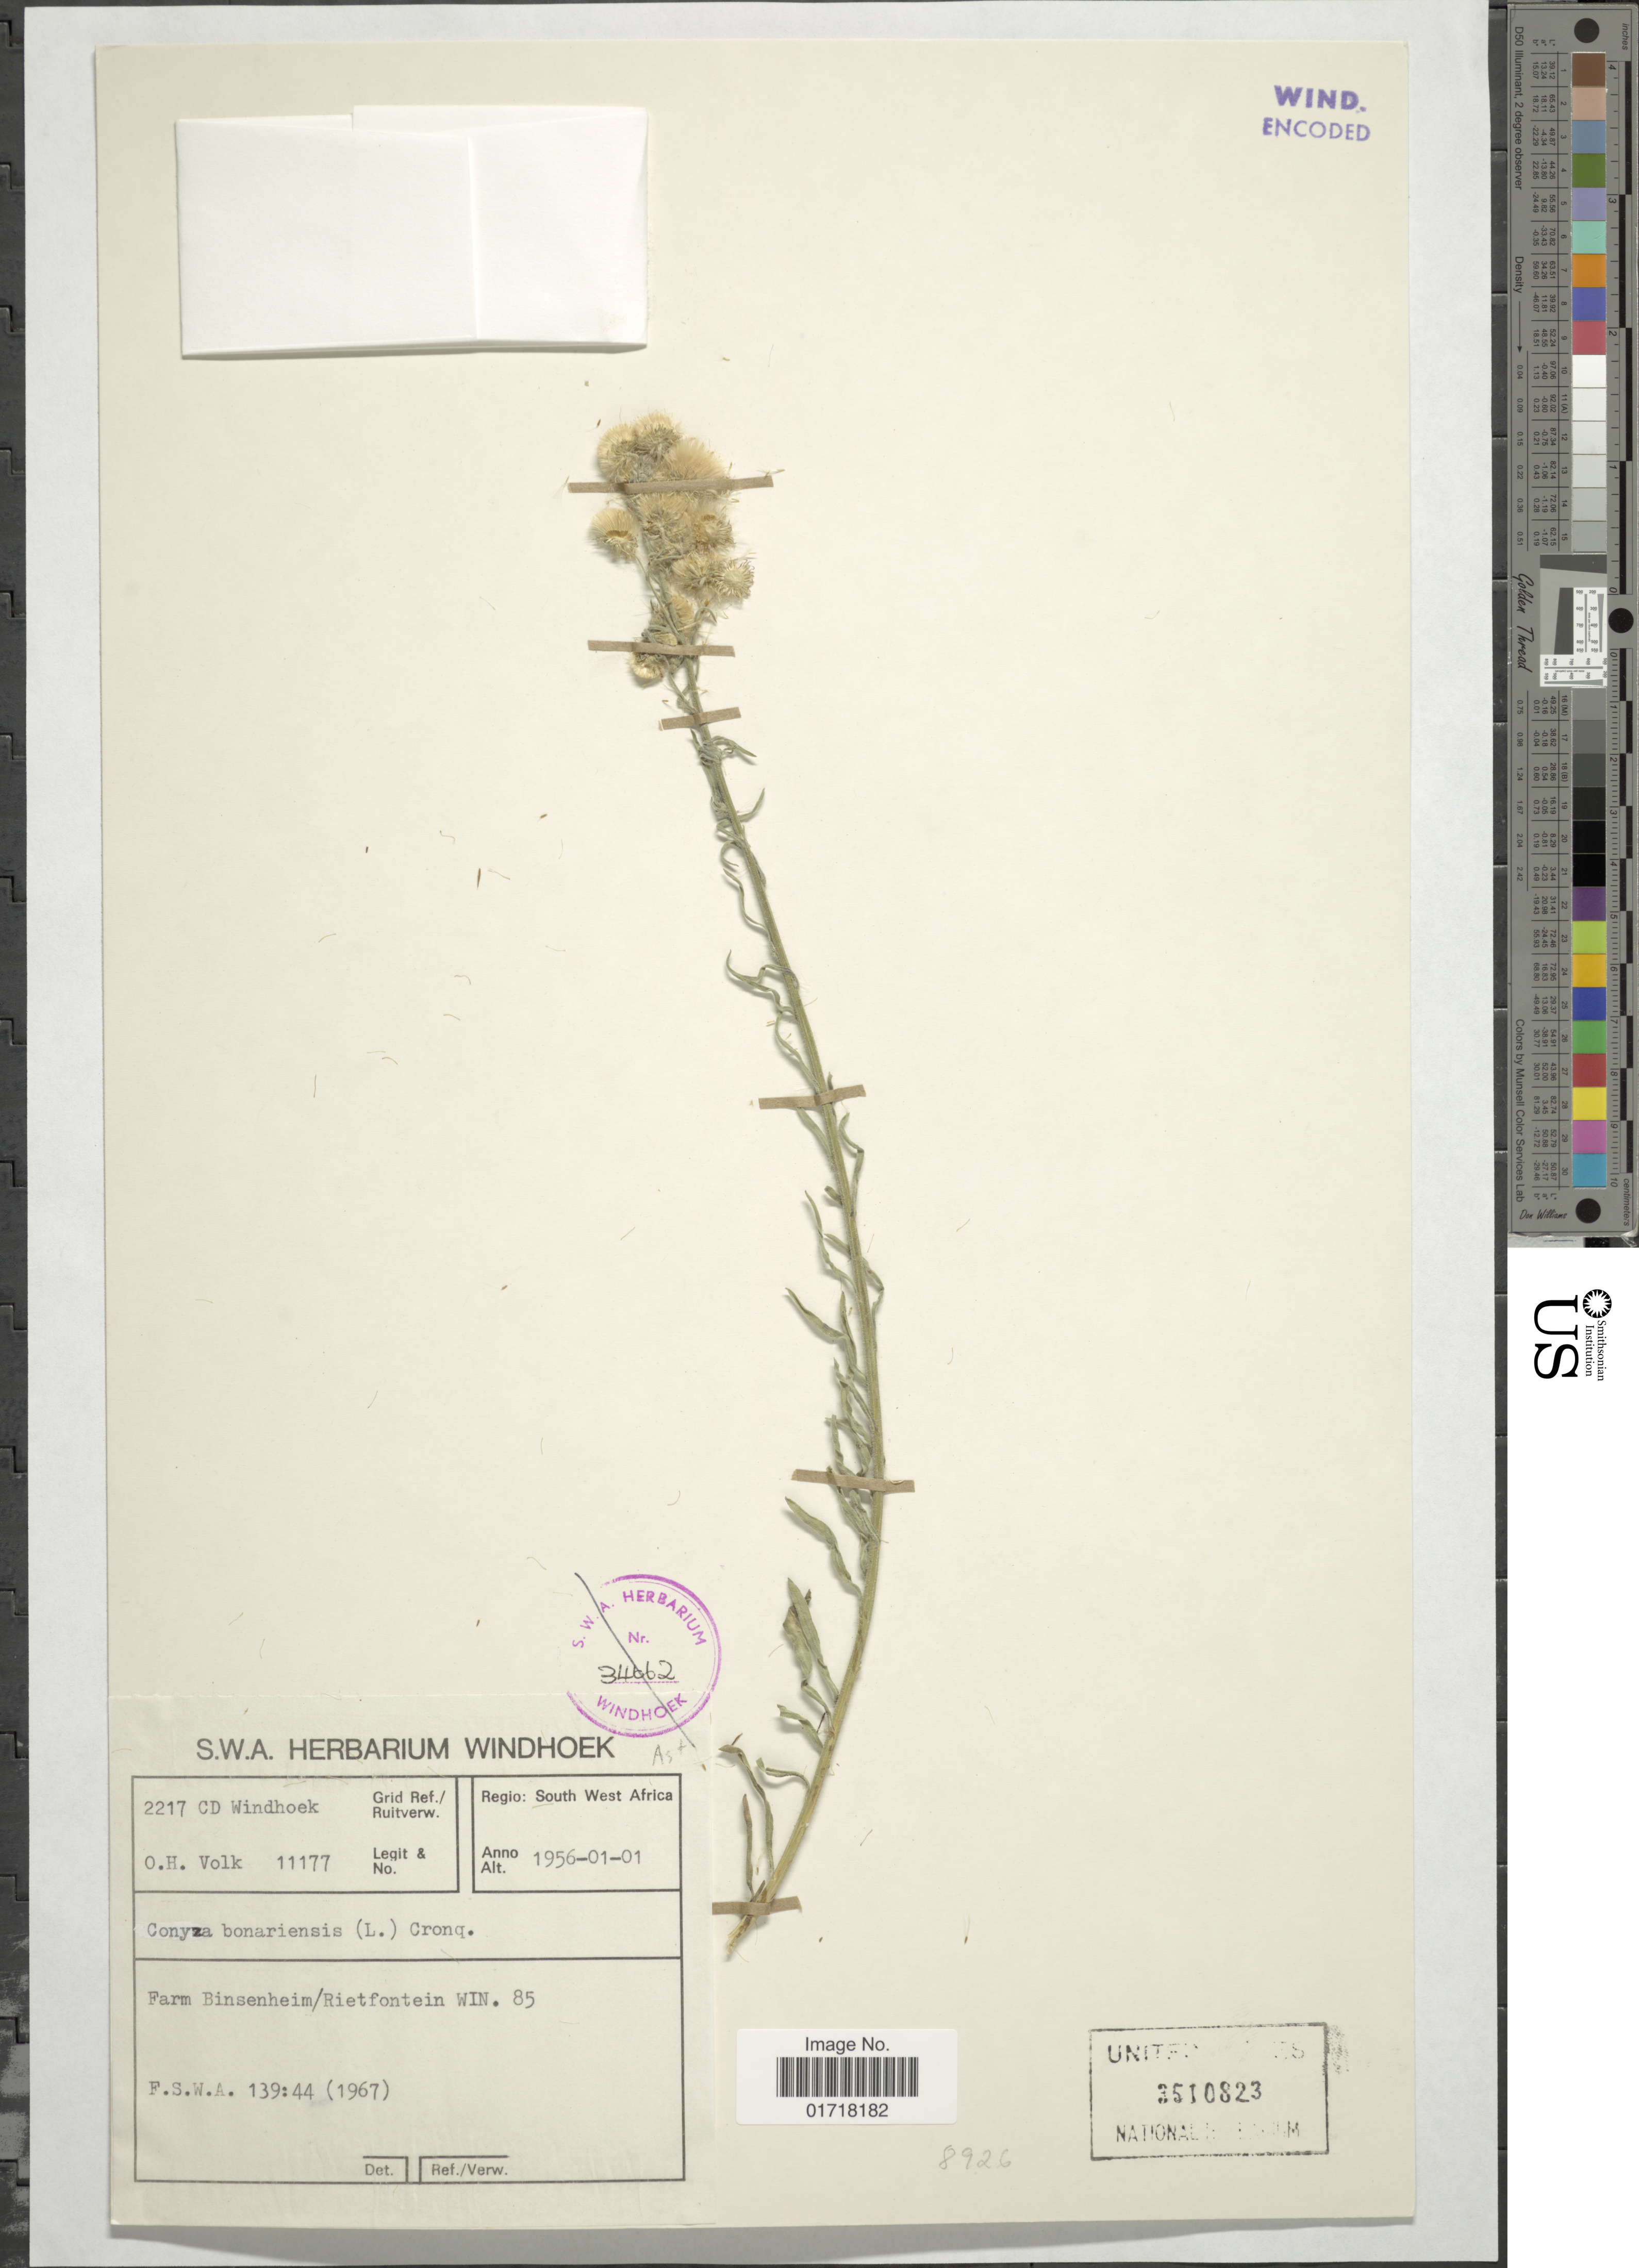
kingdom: Plantae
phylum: Tracheophyta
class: Magnoliopsida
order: Asterales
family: Asteraceae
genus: Conyza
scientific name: Conyza bonariensis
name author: (L.) Cronq.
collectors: O. Volk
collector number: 11177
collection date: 1956-01-01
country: Namibia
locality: Grid Ref./ Ruitverw. 2217 CD Windhoek, Regio: South West Africa, Farm Binsenheim/ Rietfontein WIN. 85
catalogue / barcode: US 3510823